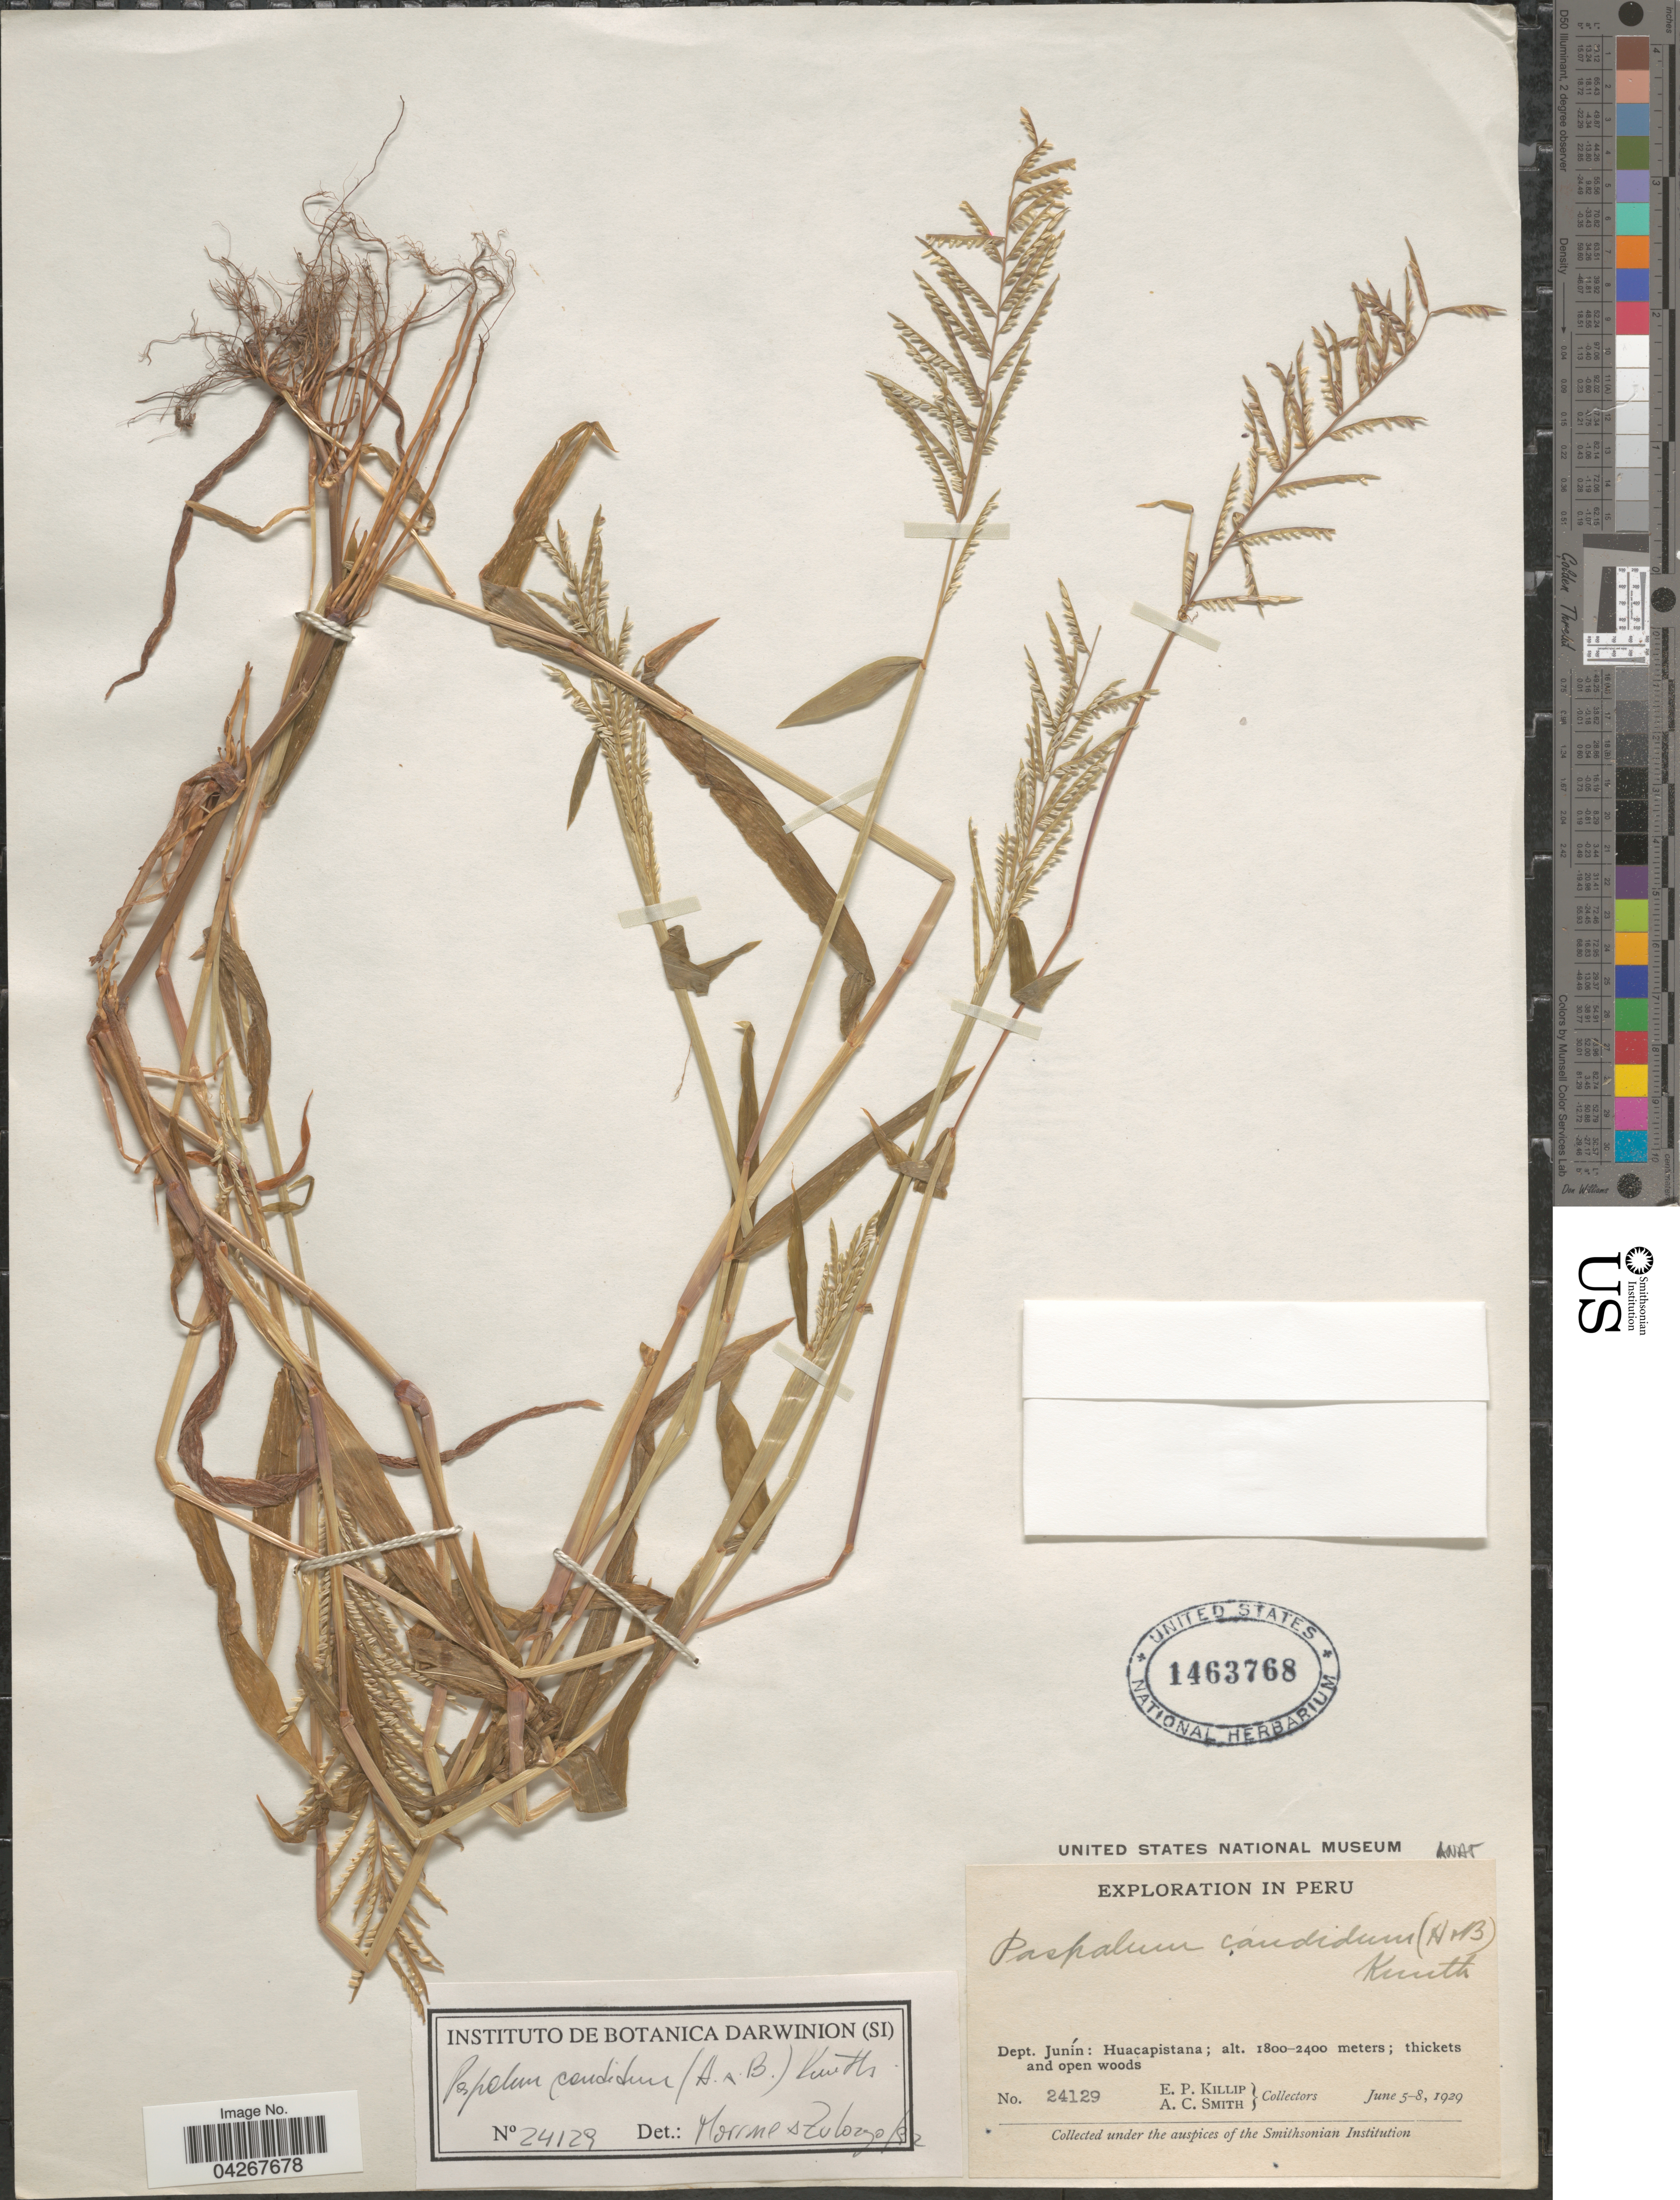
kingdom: Plantae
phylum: Tracheophyta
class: Liliopsida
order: Poales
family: Poaceae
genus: Paspalum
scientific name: Paspalum candidum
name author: (Humb. & Bonpl. ex Fleugge) Kunth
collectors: E. P. Killip & A. C. Smith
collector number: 24129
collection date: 1929-06-05/1929-06-08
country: Peru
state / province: Junín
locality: Exploration in Peru. Dept. Junín: Huacapistana.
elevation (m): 1800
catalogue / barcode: US 1463768